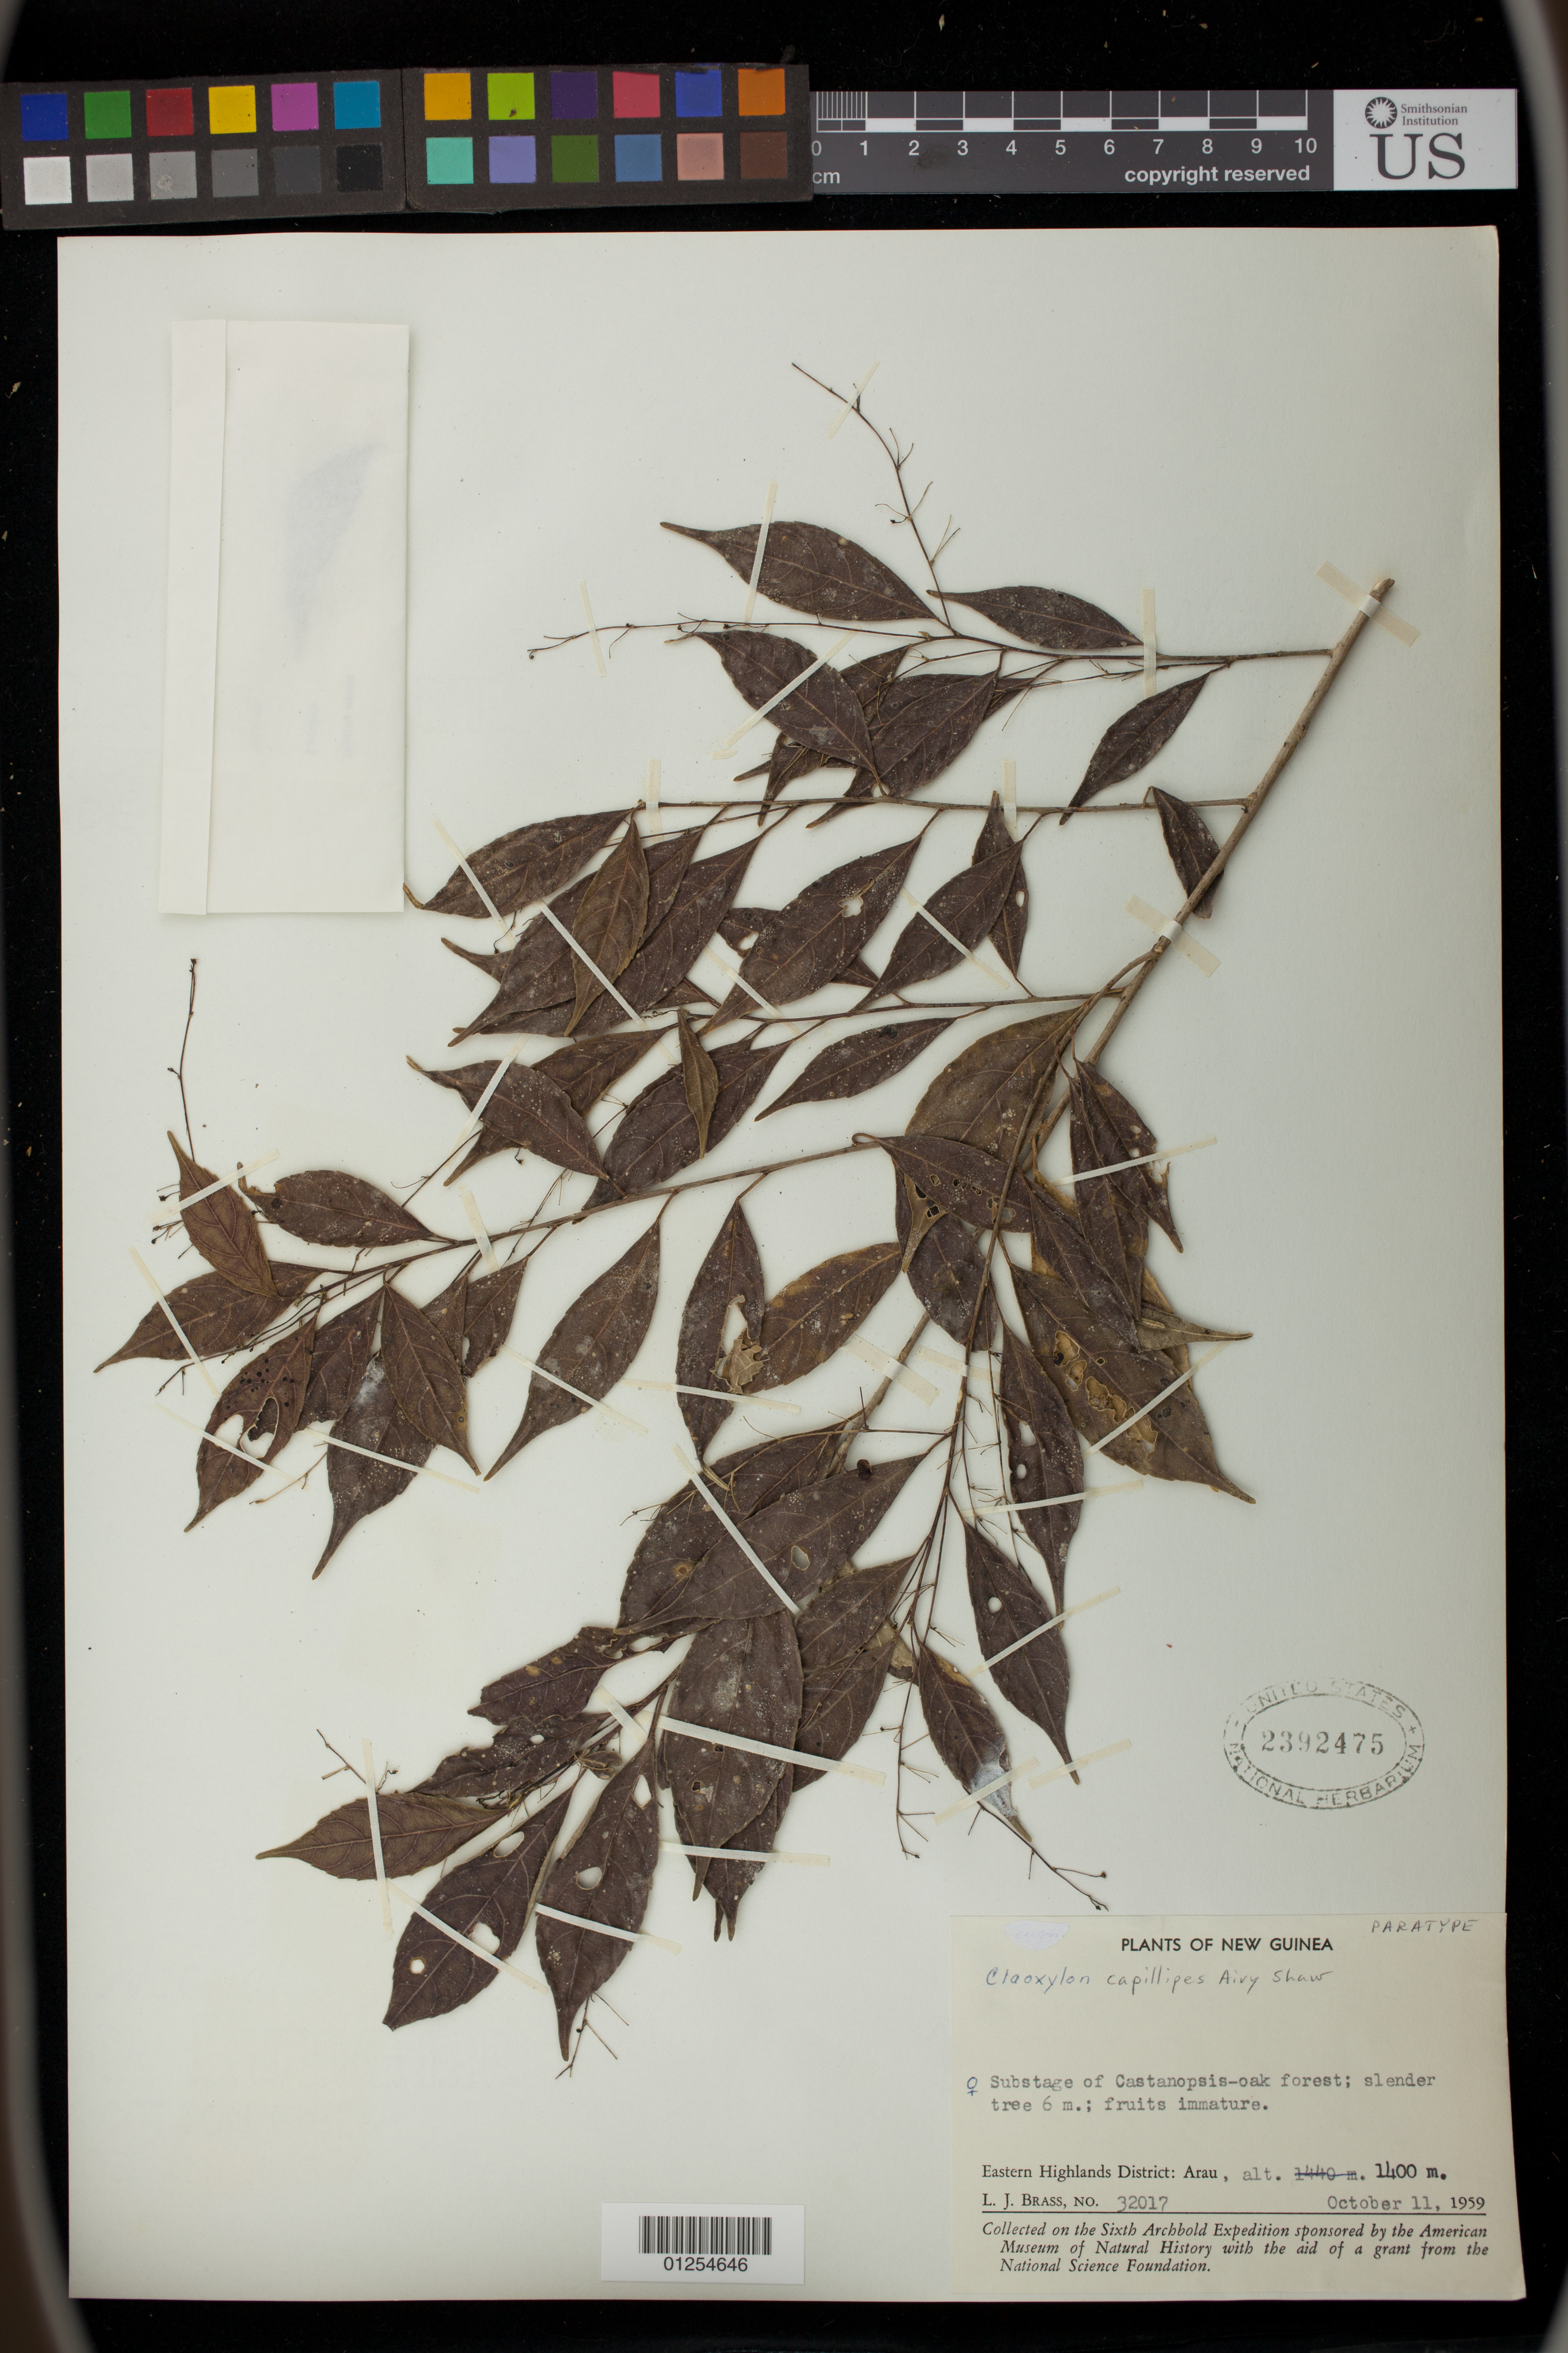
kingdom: Plantae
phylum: Tracheophyta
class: Magnoliopsida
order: Malpighiales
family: Euphorbiaceae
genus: Claoxylon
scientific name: Claoxylon capillipes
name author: Airy Shaw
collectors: L. J. Brass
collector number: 32017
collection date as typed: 11 Oct 1959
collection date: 1959-10-11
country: Papua New Guinea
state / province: Eastern Highlands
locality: Arau.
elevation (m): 1400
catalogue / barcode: US 2392475